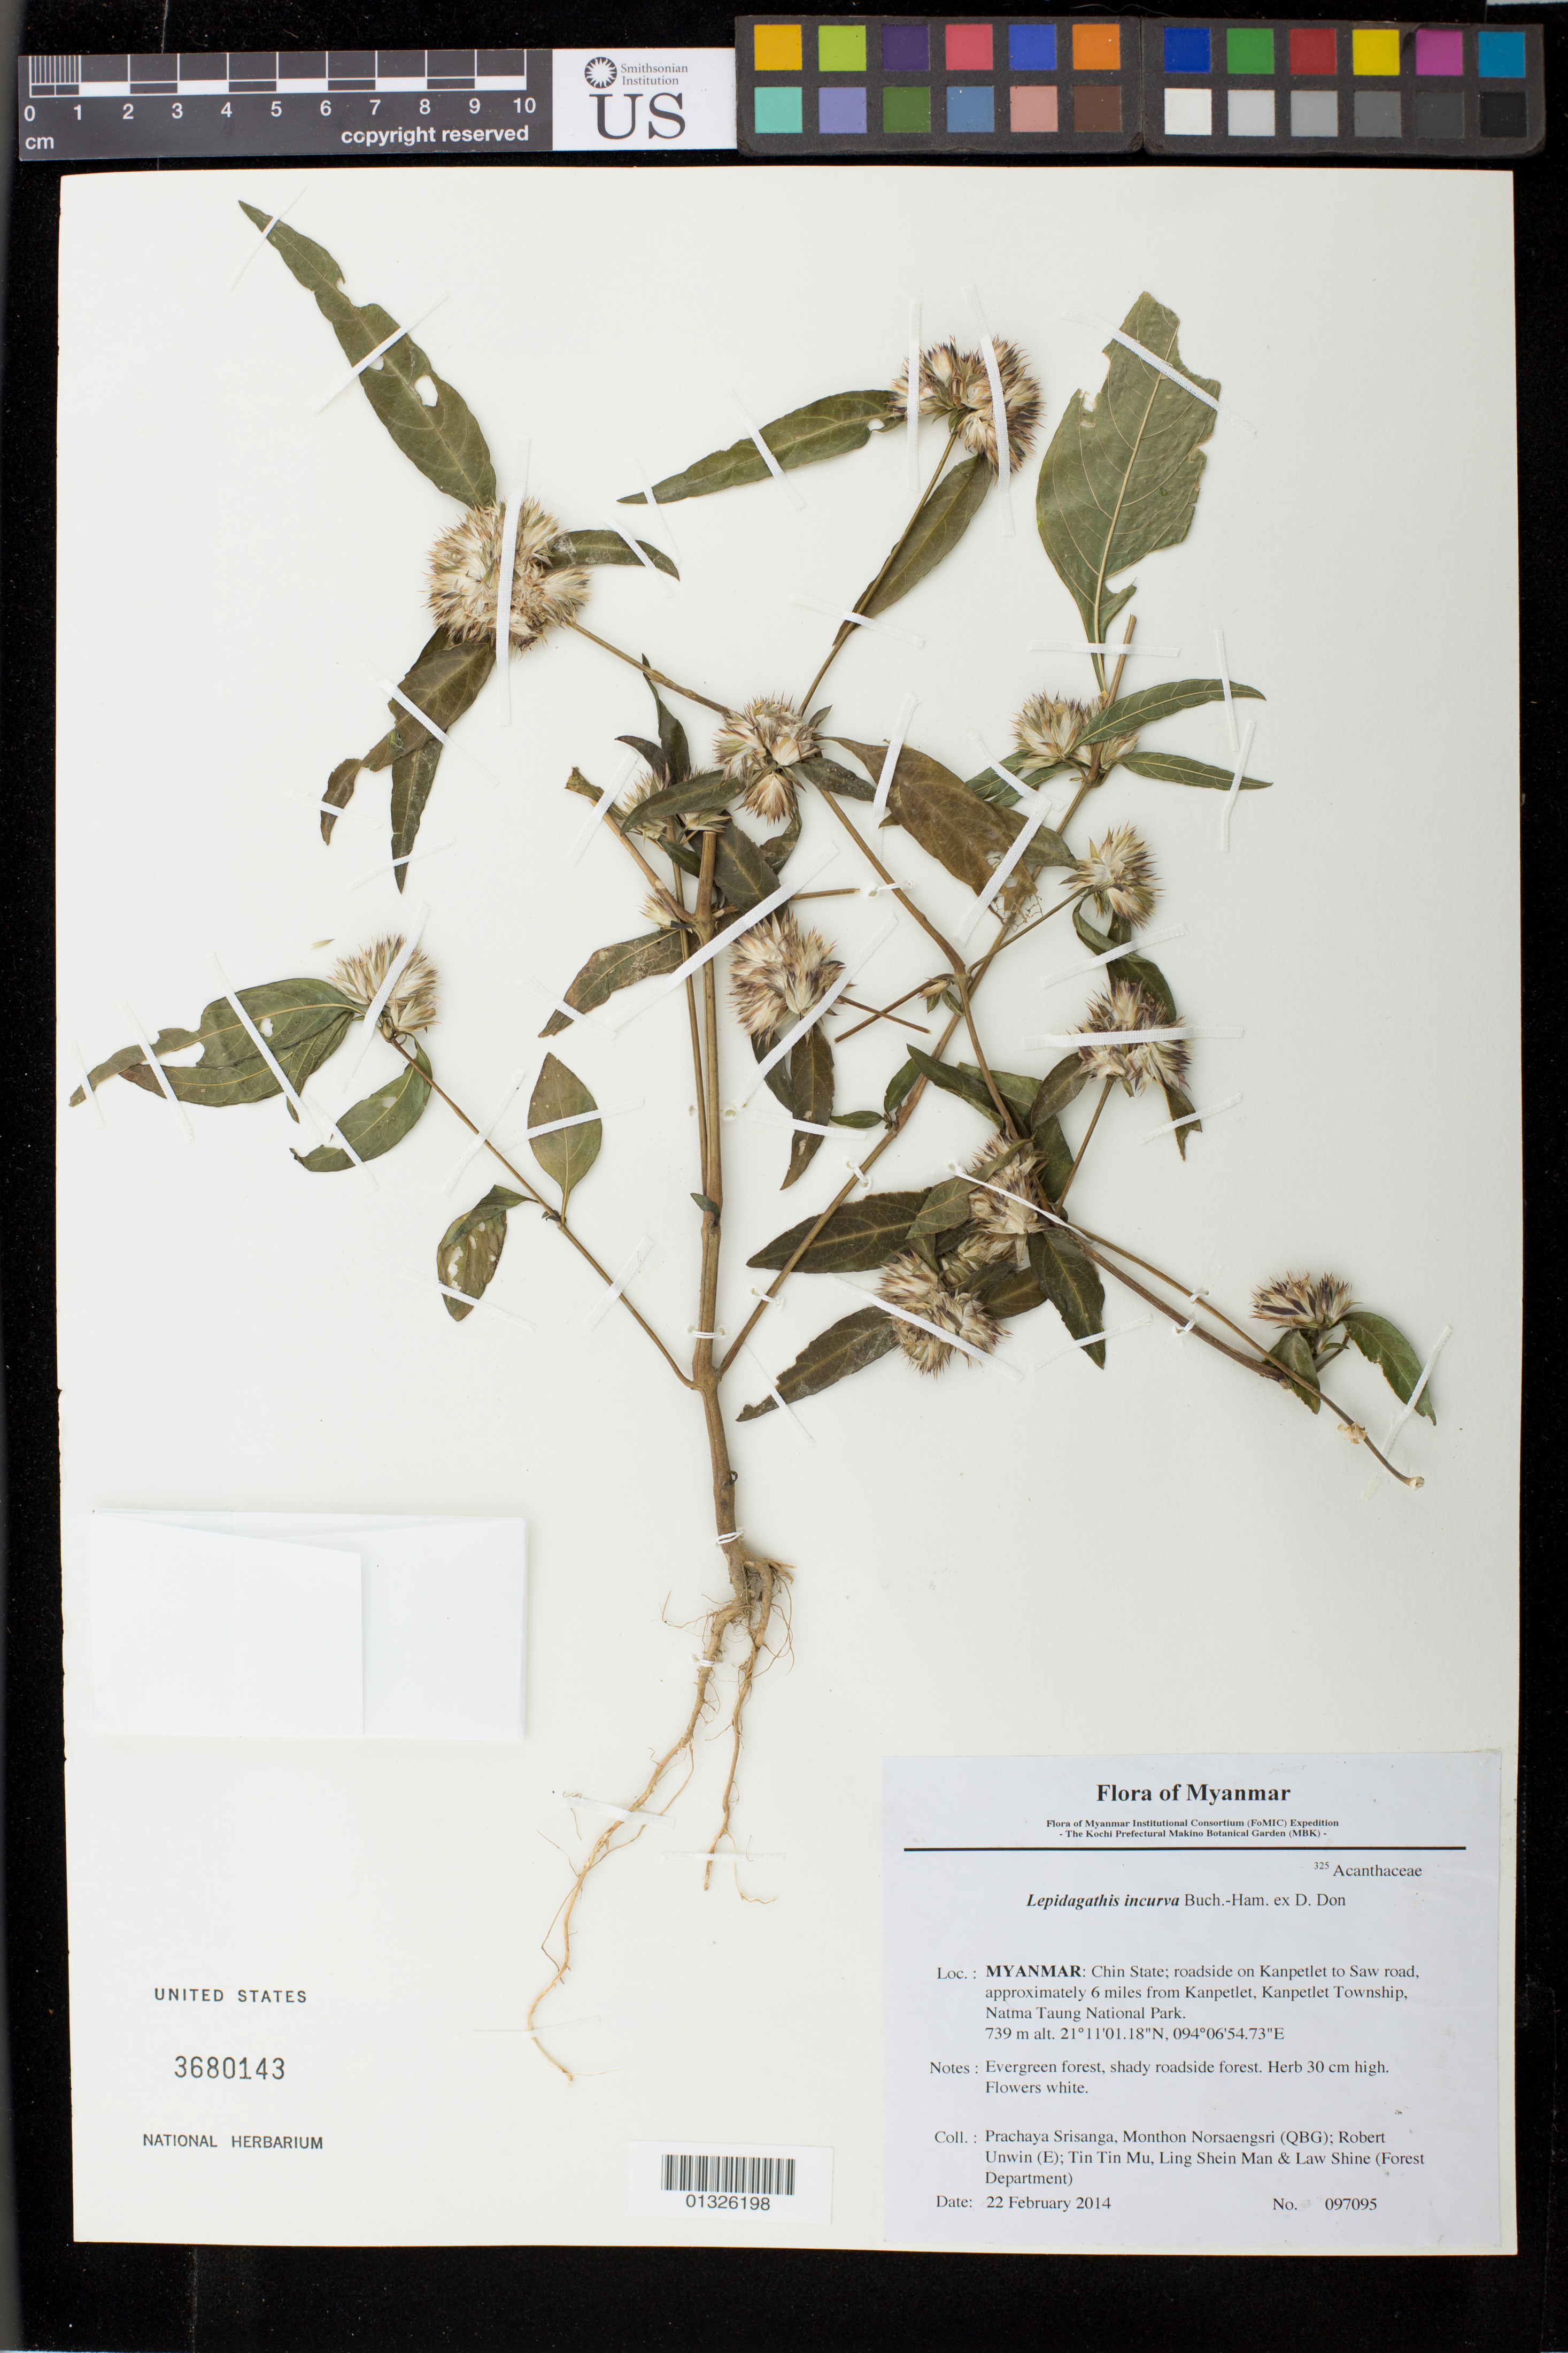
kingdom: Plantae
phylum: Tracheophyta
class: Magnoliopsida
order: Lamiales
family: Acanthaceae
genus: Lepidagathis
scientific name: Lepidagathis incurva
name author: Buch.-Ham. ex D. Don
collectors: P. Srisanga, M. Norsaengsri, R. Unwin, Tin Tin Mu, Ling Shein Man & L. Shine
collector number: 97095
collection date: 2014-02-22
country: Myanmar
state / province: Chin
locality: Roadside on Kanpetlet to Saw road, approximately 6 miles from Kanpetlet, Kanpetlet Township, Natma Taung National Park.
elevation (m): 739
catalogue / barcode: US 3680143